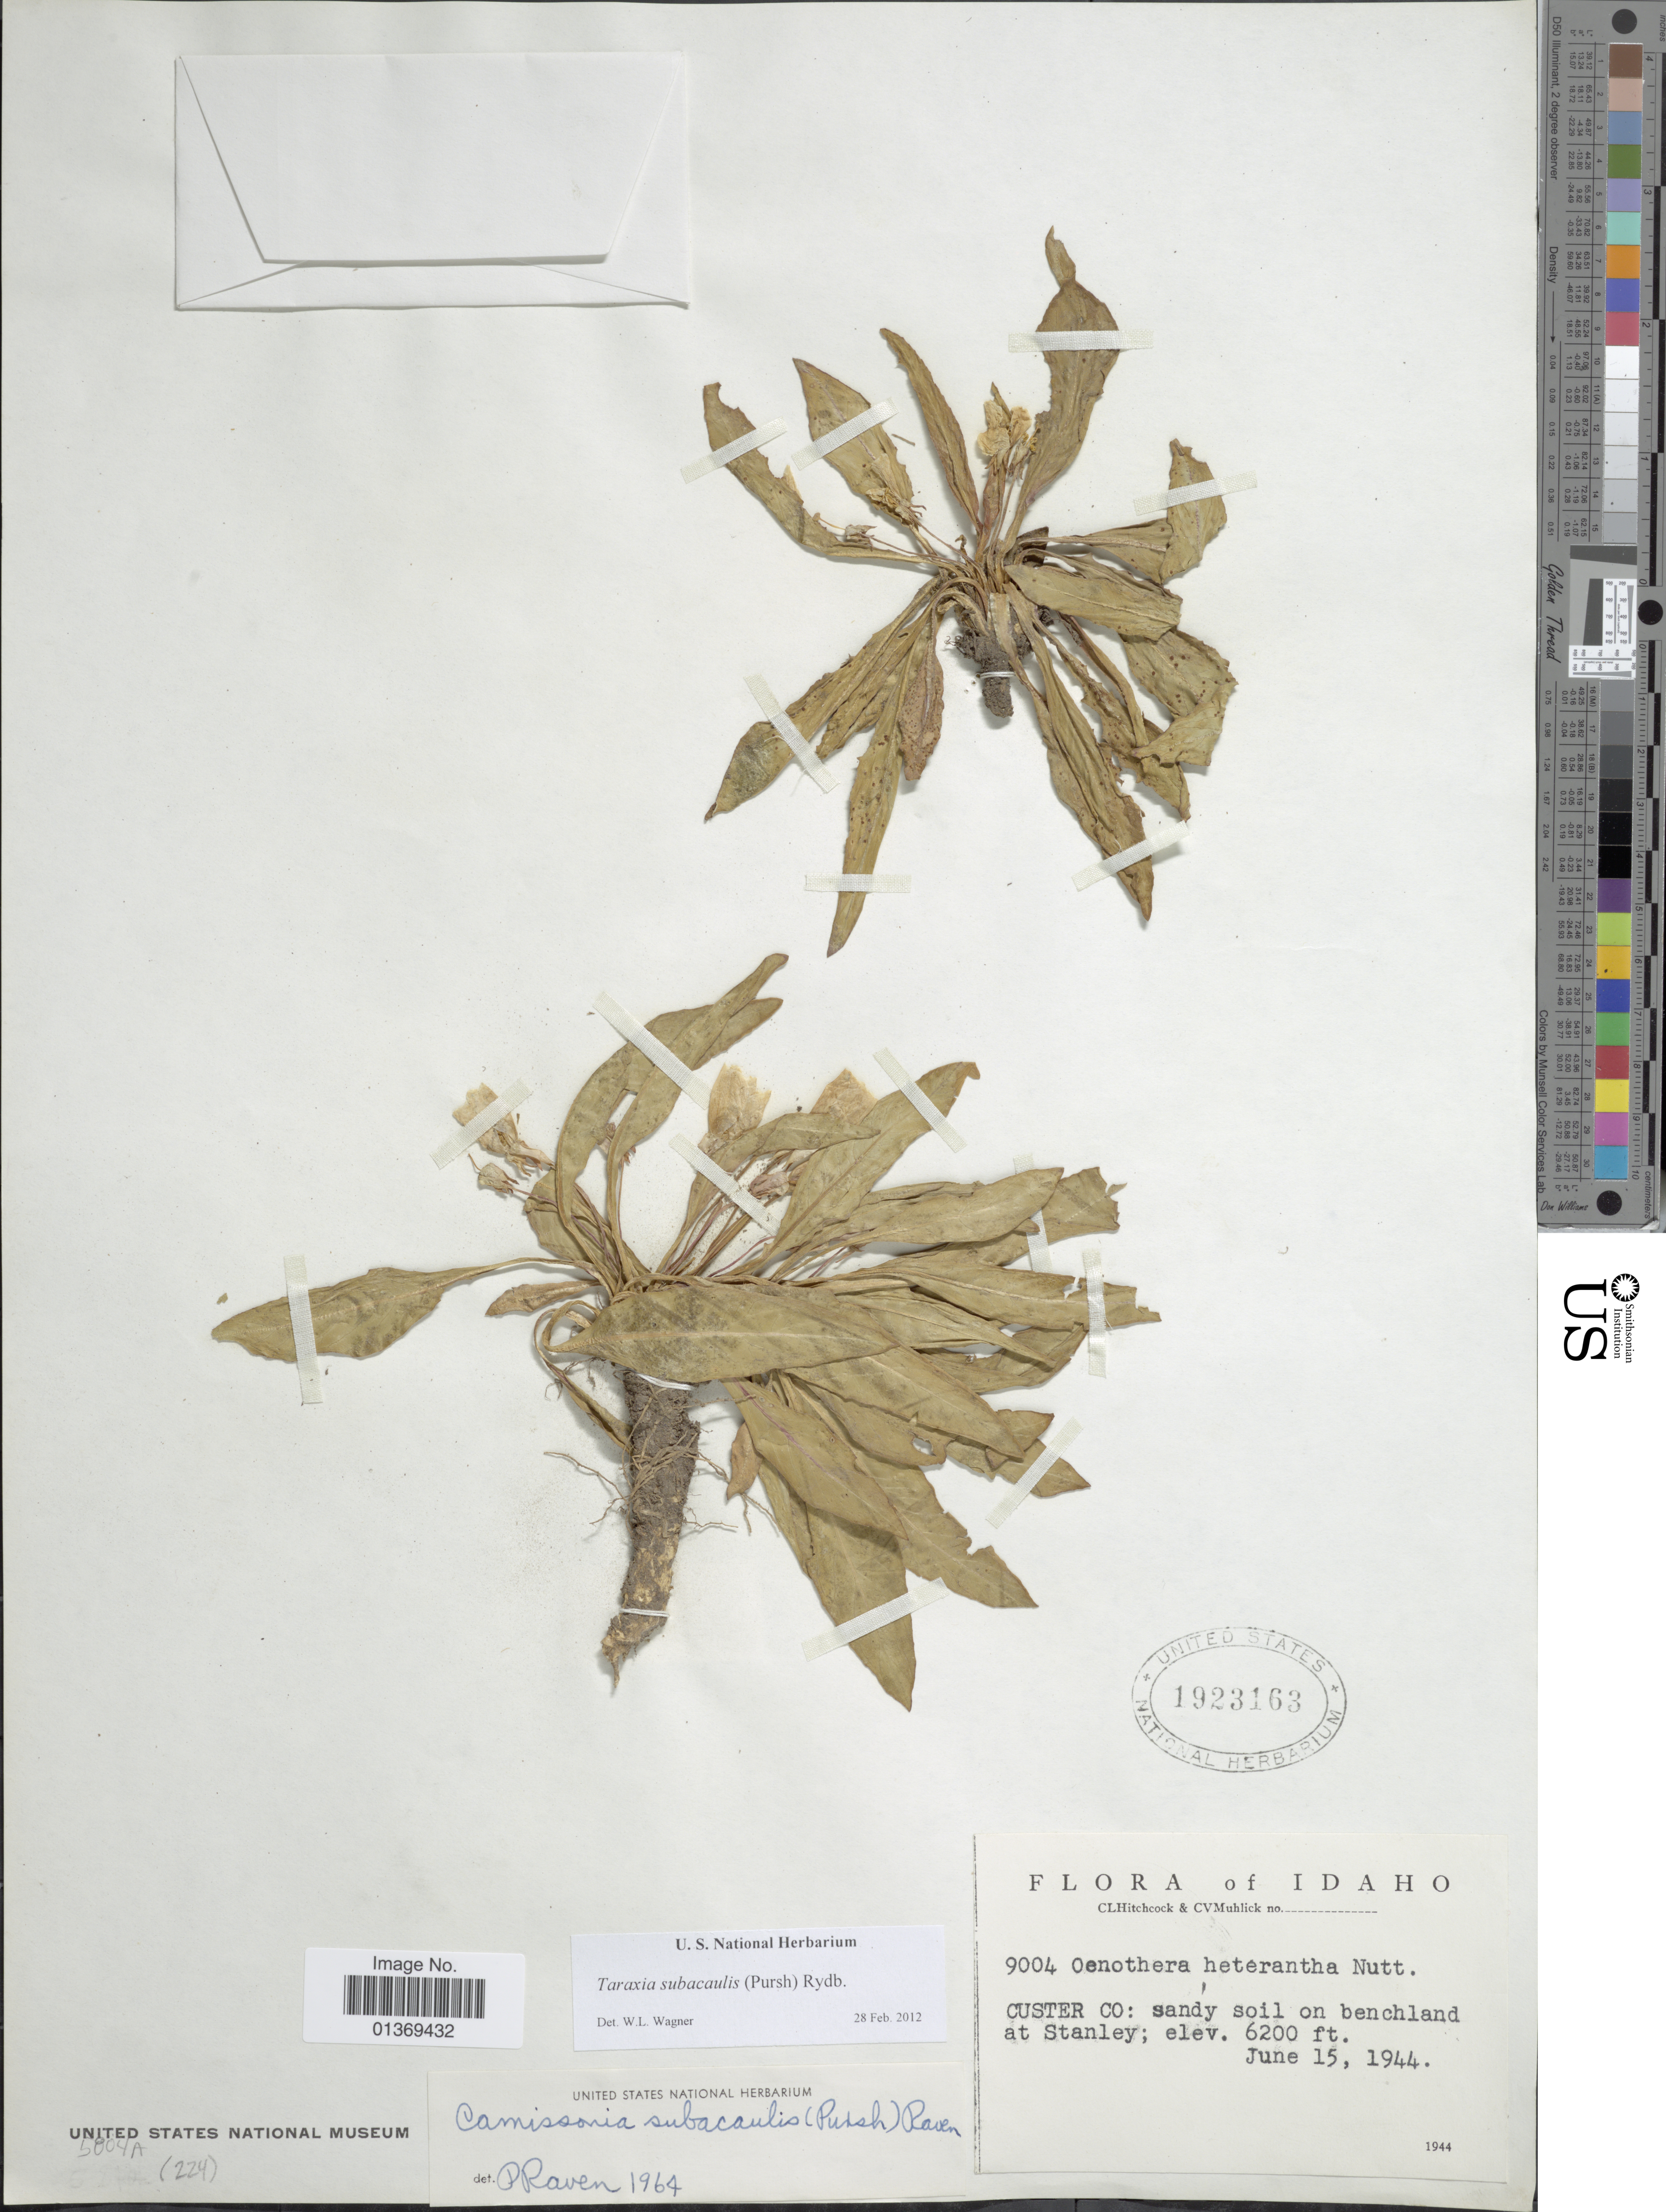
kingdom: Plantae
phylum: Tracheophyta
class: Magnoliopsida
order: Myrtales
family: Onagraceae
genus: Taraxia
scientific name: Taraxia subacaulis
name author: (Pursh) Rydb.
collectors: C. L. Hitchcock & C. V. Muhlick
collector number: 9004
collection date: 1944-06-15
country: United States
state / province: Idaho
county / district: Custer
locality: sandy soil on benchland at Stanley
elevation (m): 1890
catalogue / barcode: US 1923163